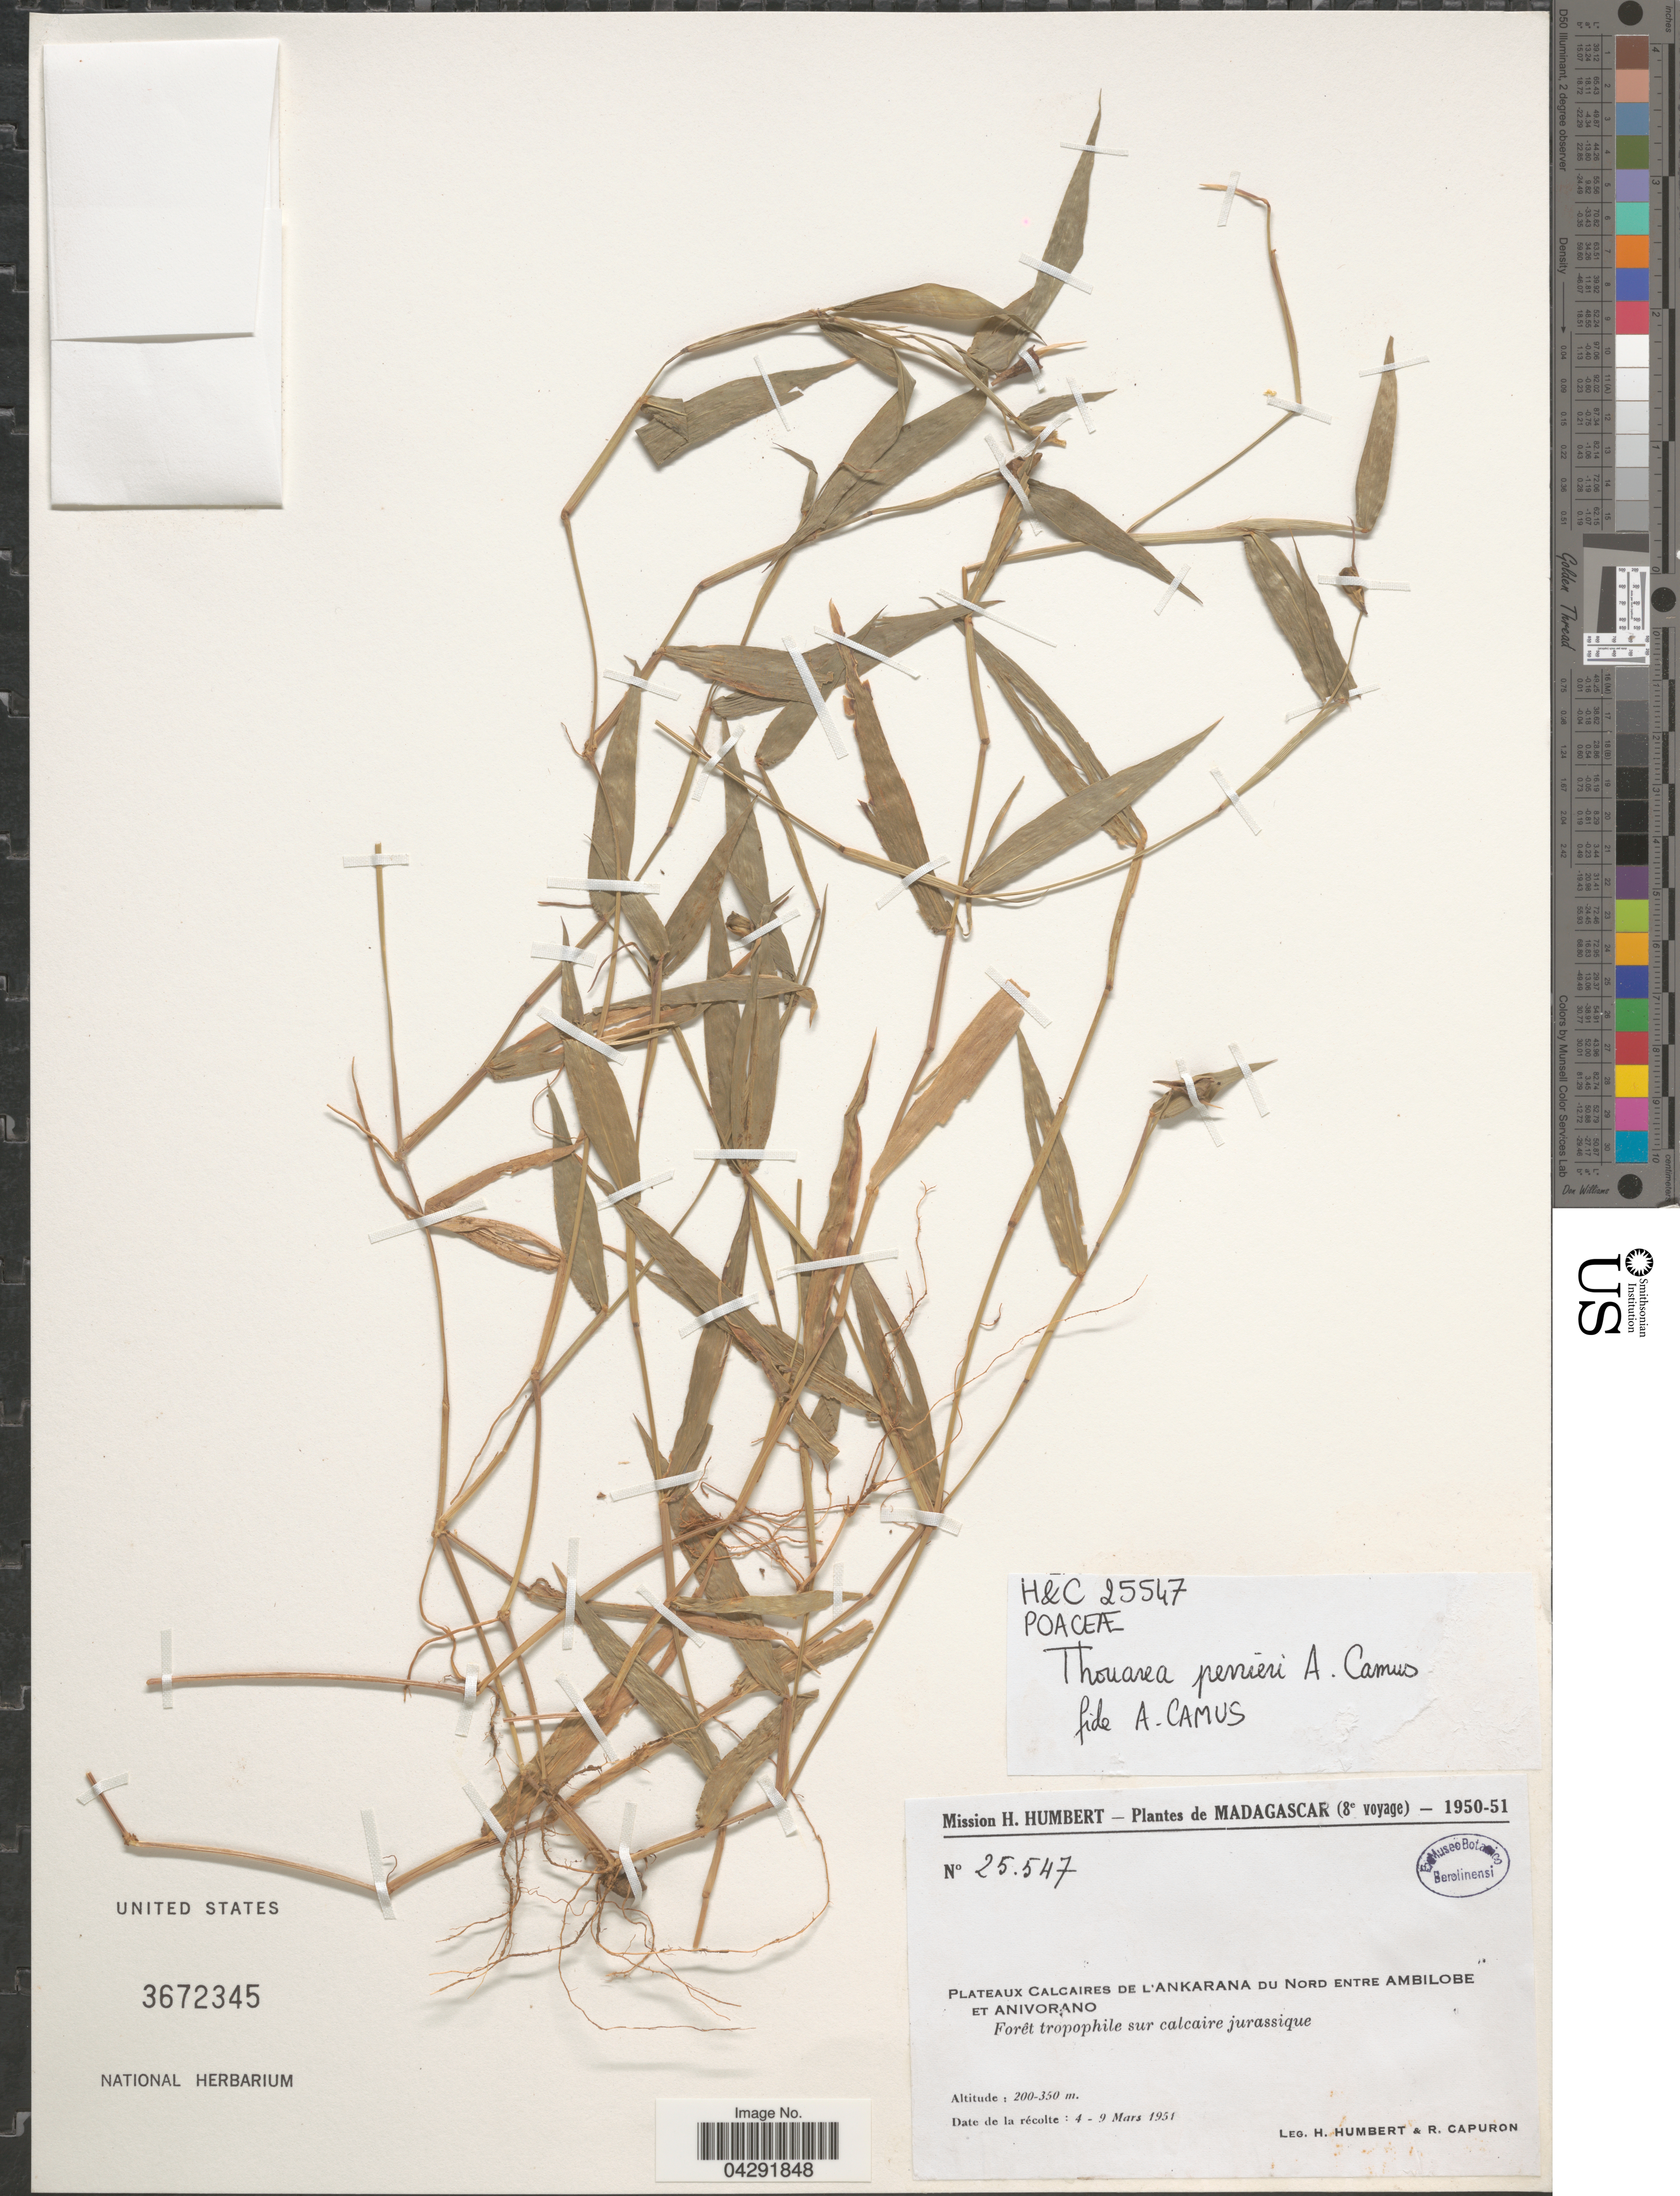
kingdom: Plantae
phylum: Tracheophyta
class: Liliopsida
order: Poales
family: Poaceae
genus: Thuarea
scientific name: Thuarea perrieri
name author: A. Camus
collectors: H. Humbert & R. Capuron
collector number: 25547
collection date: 1951-03-04/1951-03-09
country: Madagascar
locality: Mission H. Humbert - Plantes de Madagascar (8e voyage) - 1950-51. Plateaux Calcaires de l'Ankarana du Nord entre Ambilobe et Anivorano. Forêt tropophile sur calcaire jurassique.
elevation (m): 200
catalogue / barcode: US 3672345